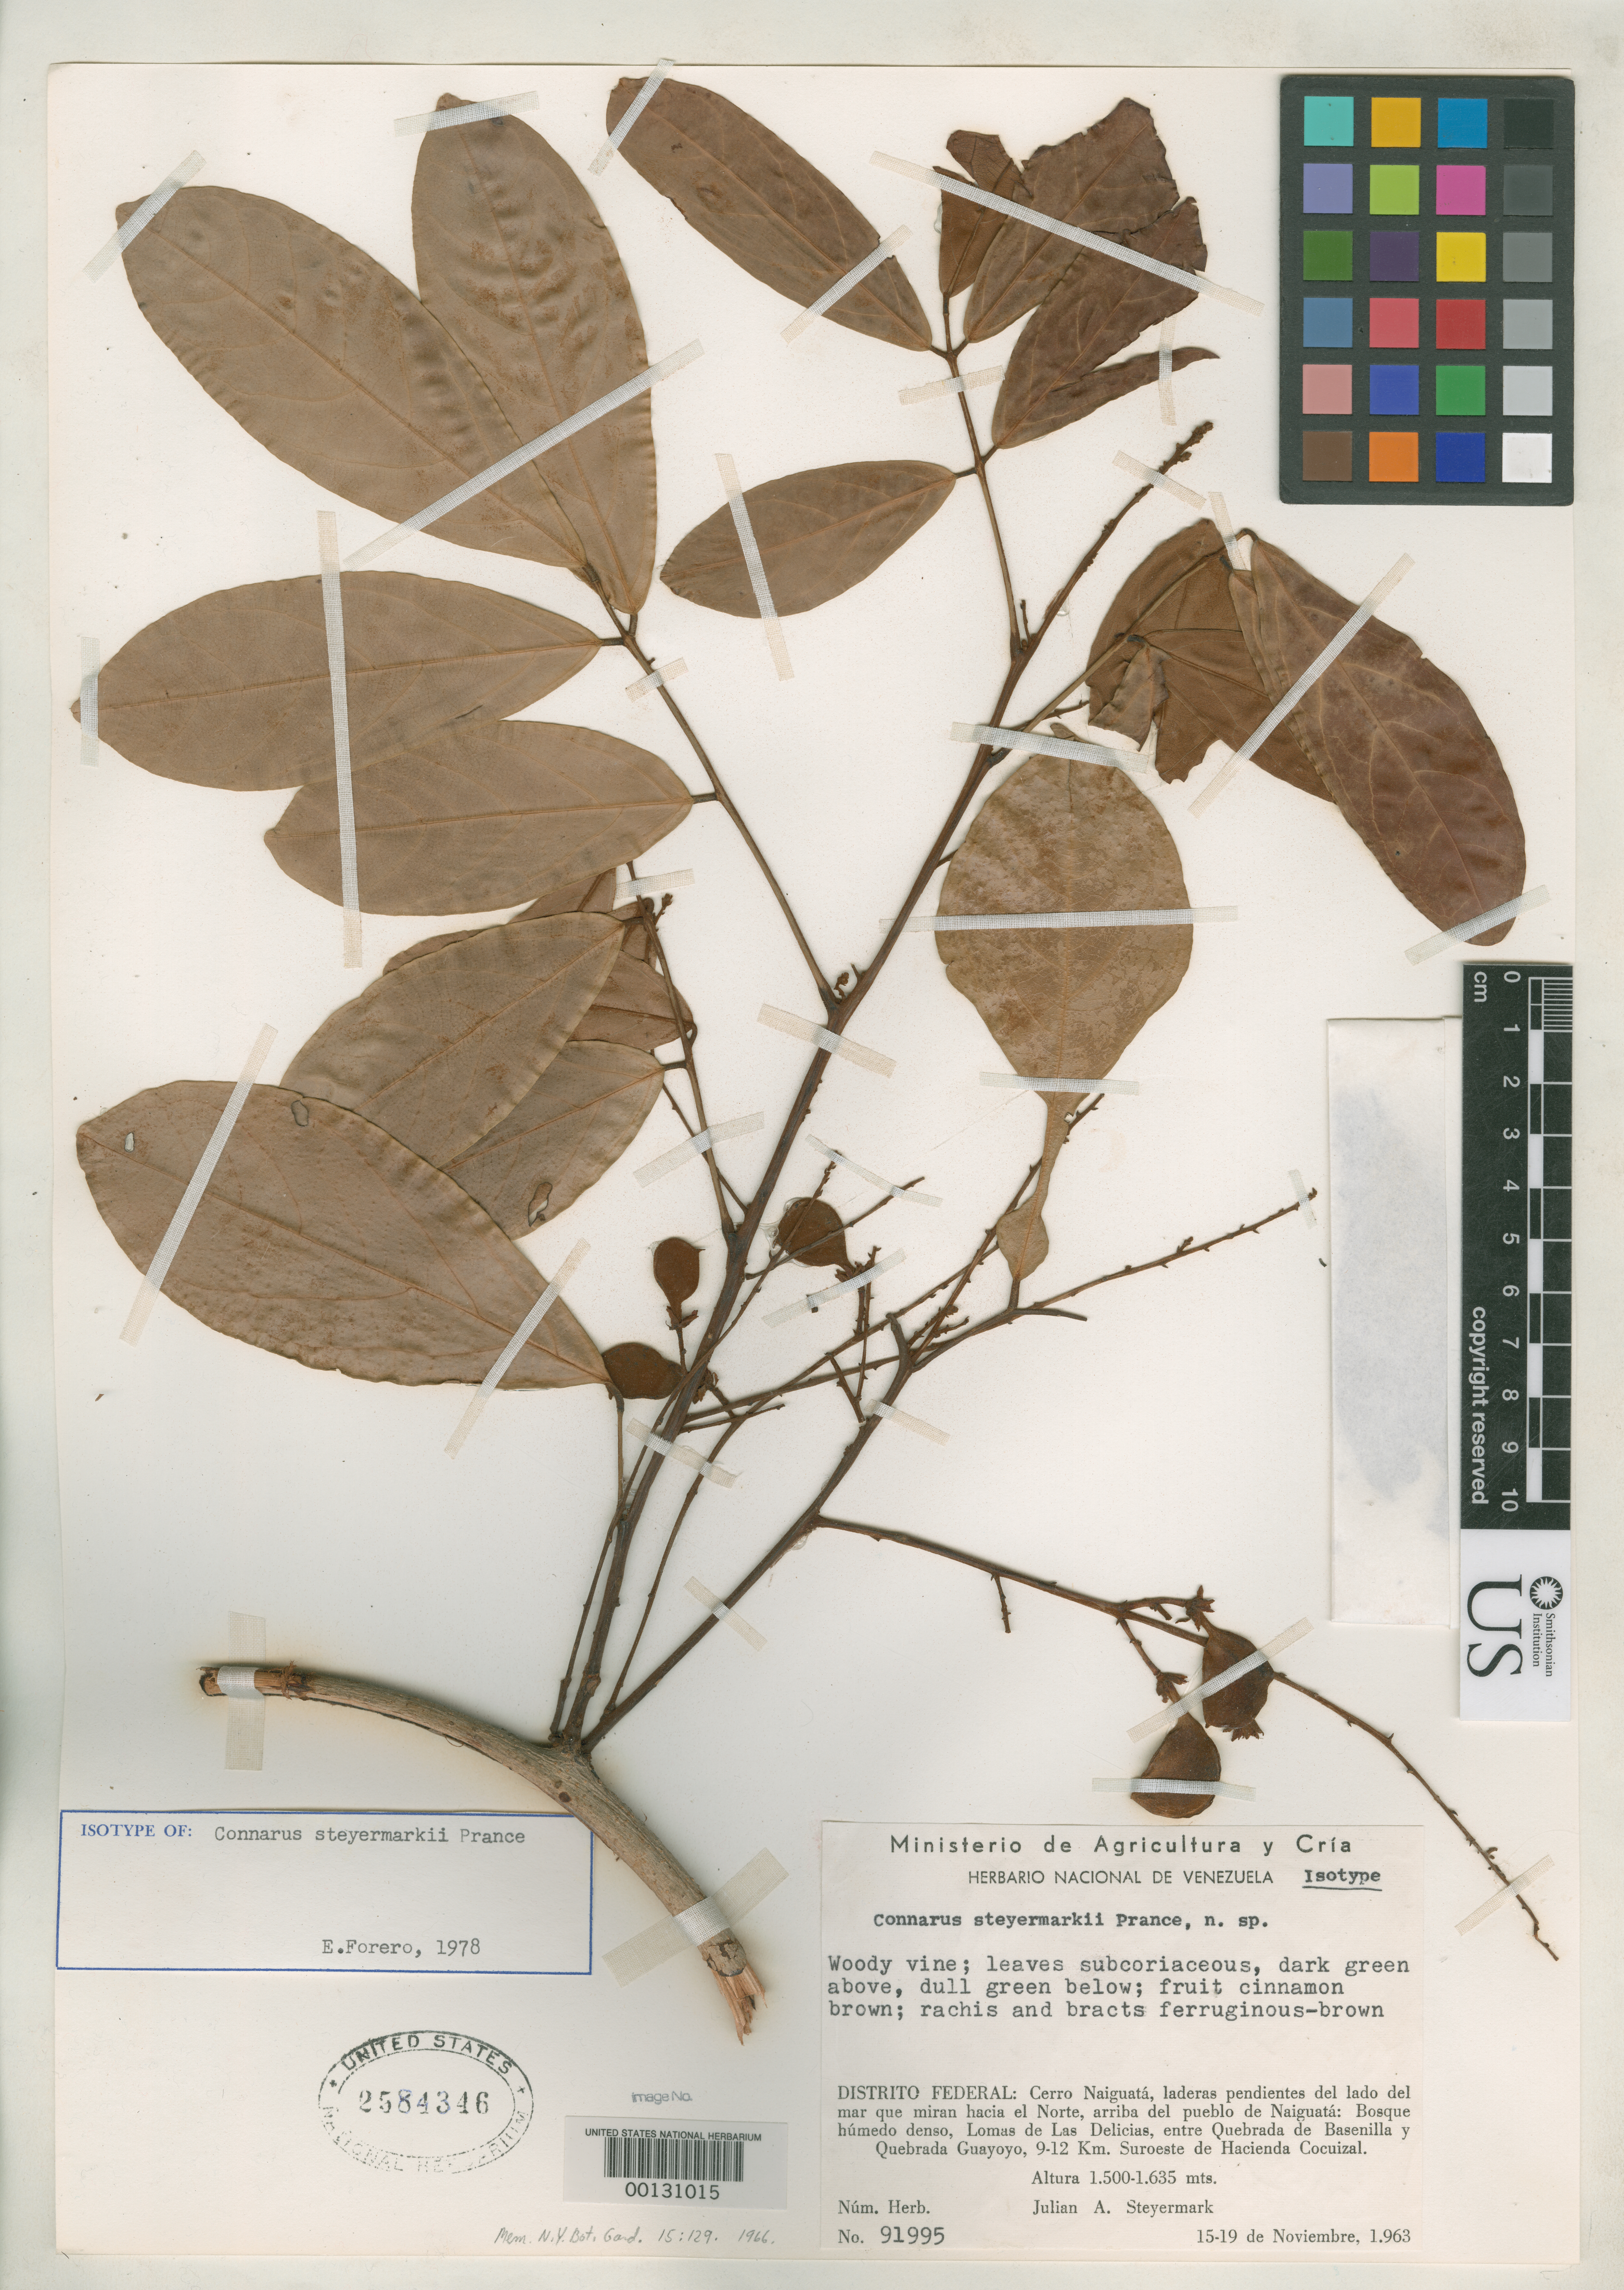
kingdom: Plantae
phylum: Tracheophyta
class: Magnoliopsida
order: Oxalidales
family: Connaraceae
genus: Connarus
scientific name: Connarus steyermarkii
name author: Prance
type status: Isotype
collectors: J. Steyermark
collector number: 91995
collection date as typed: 15 Nov 1963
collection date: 1963-11-15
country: Venezuela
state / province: Distrito Federal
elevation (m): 1500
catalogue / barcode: US 2584346